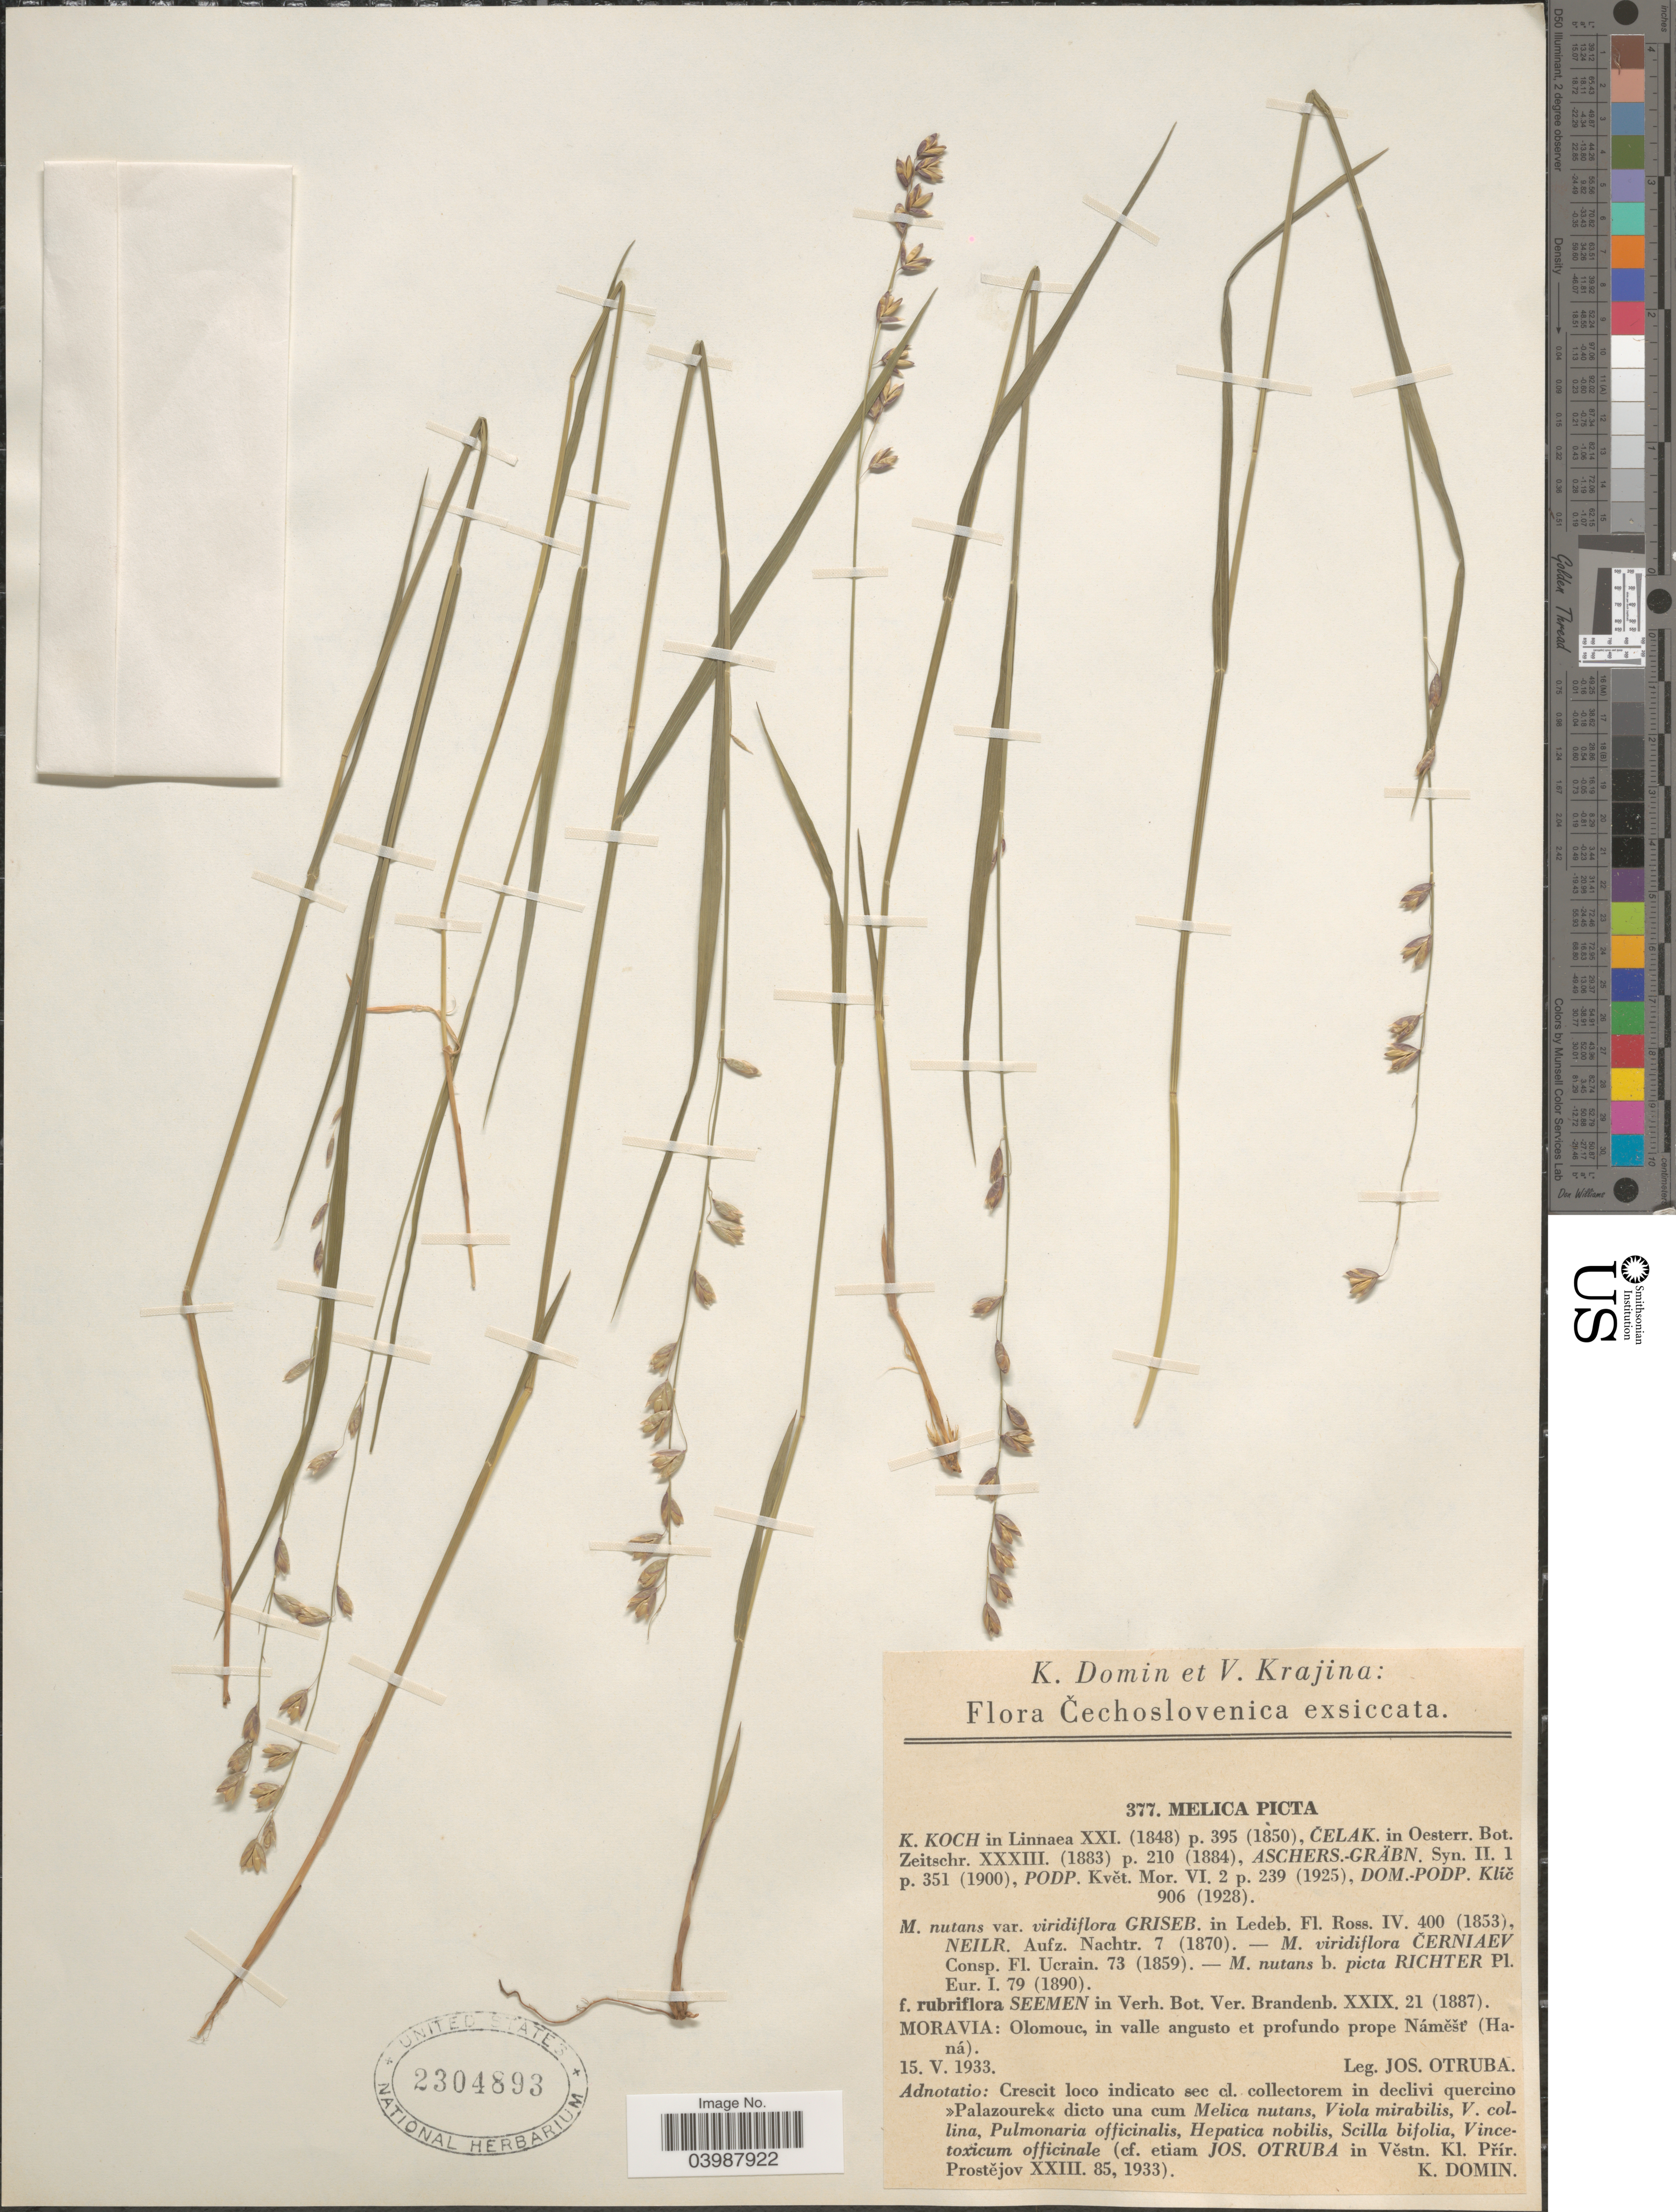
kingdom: Plantae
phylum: Tracheophyta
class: Liliopsida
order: Poales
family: Poaceae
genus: Melica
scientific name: Melica picta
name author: K. Koch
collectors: J. Otruba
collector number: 377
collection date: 1933-05-15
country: Czechia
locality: Moravia: Olomouc, in valle angusto et profundo prope Náměšt (Haná).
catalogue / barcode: US 2304893